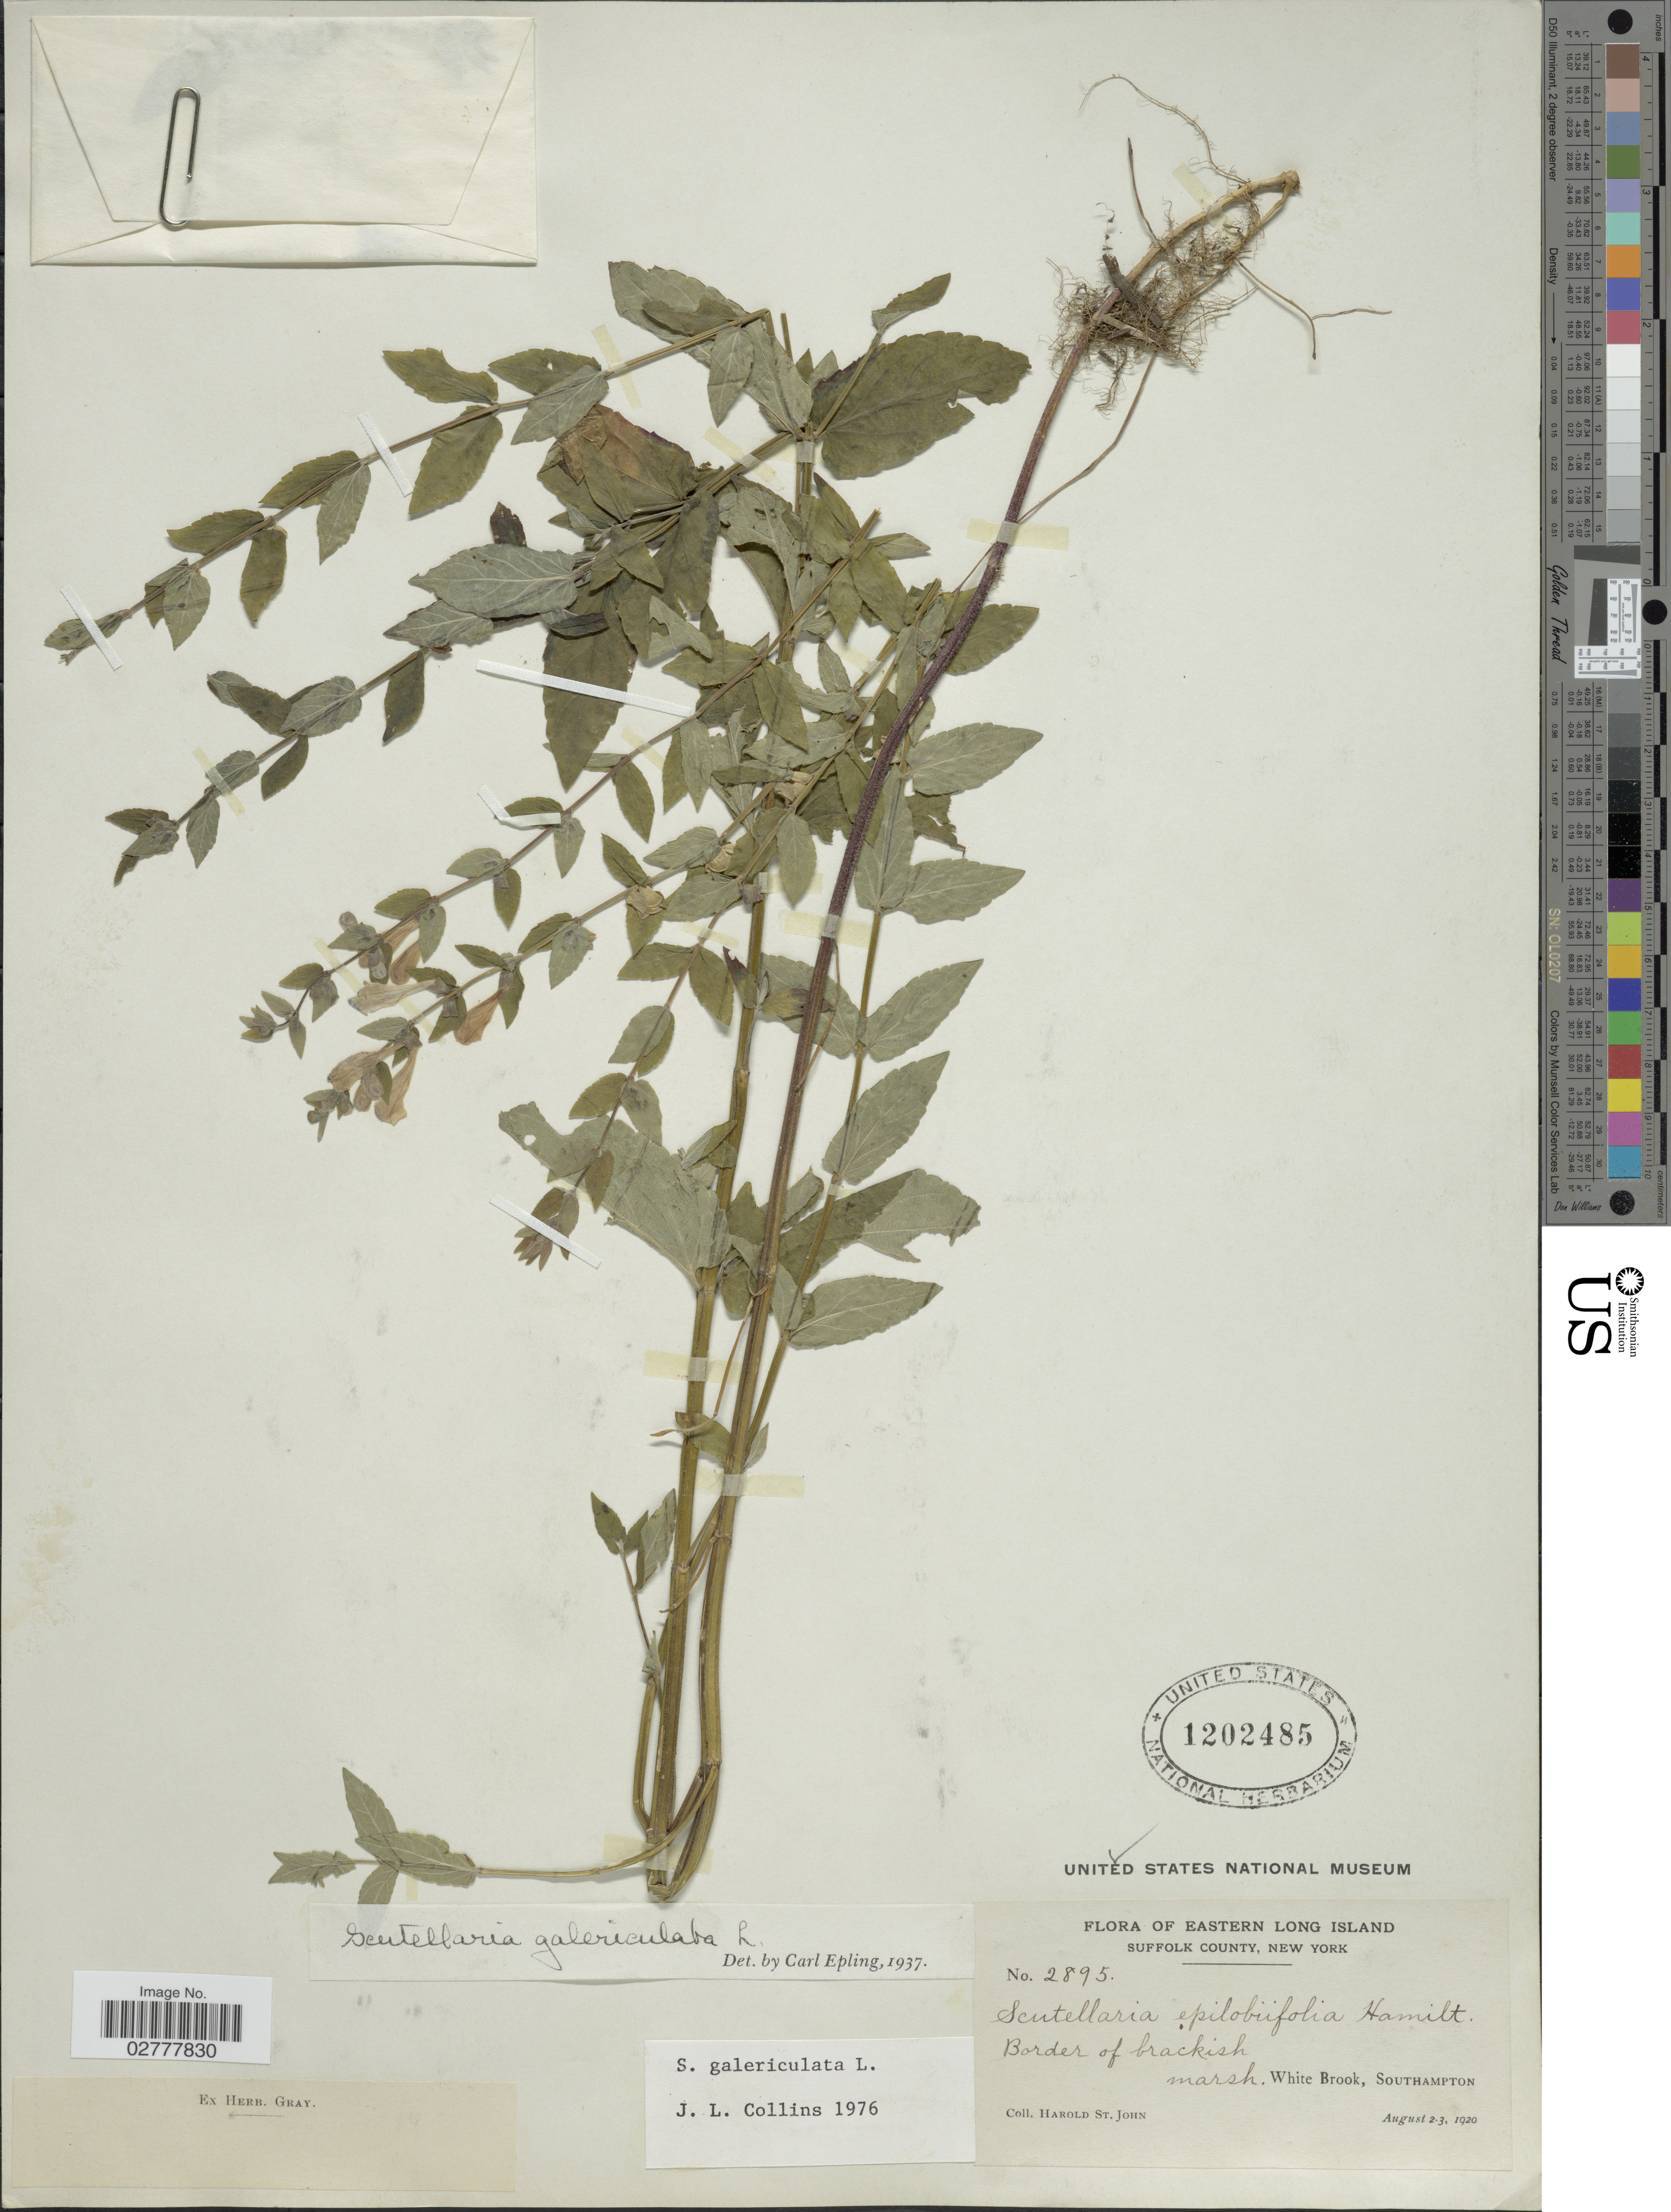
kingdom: Plantae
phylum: Tracheophyta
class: Magnoliopsida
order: Lamiales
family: Lamiaceae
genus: Scutellaria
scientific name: Scutellaria galericulata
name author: L.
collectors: H. St. John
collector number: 2895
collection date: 1920-08-02/1920-08-03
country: United States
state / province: New York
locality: Eastern Long Island. Suffolk County. White Brook, Southampton.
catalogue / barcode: US 1202485